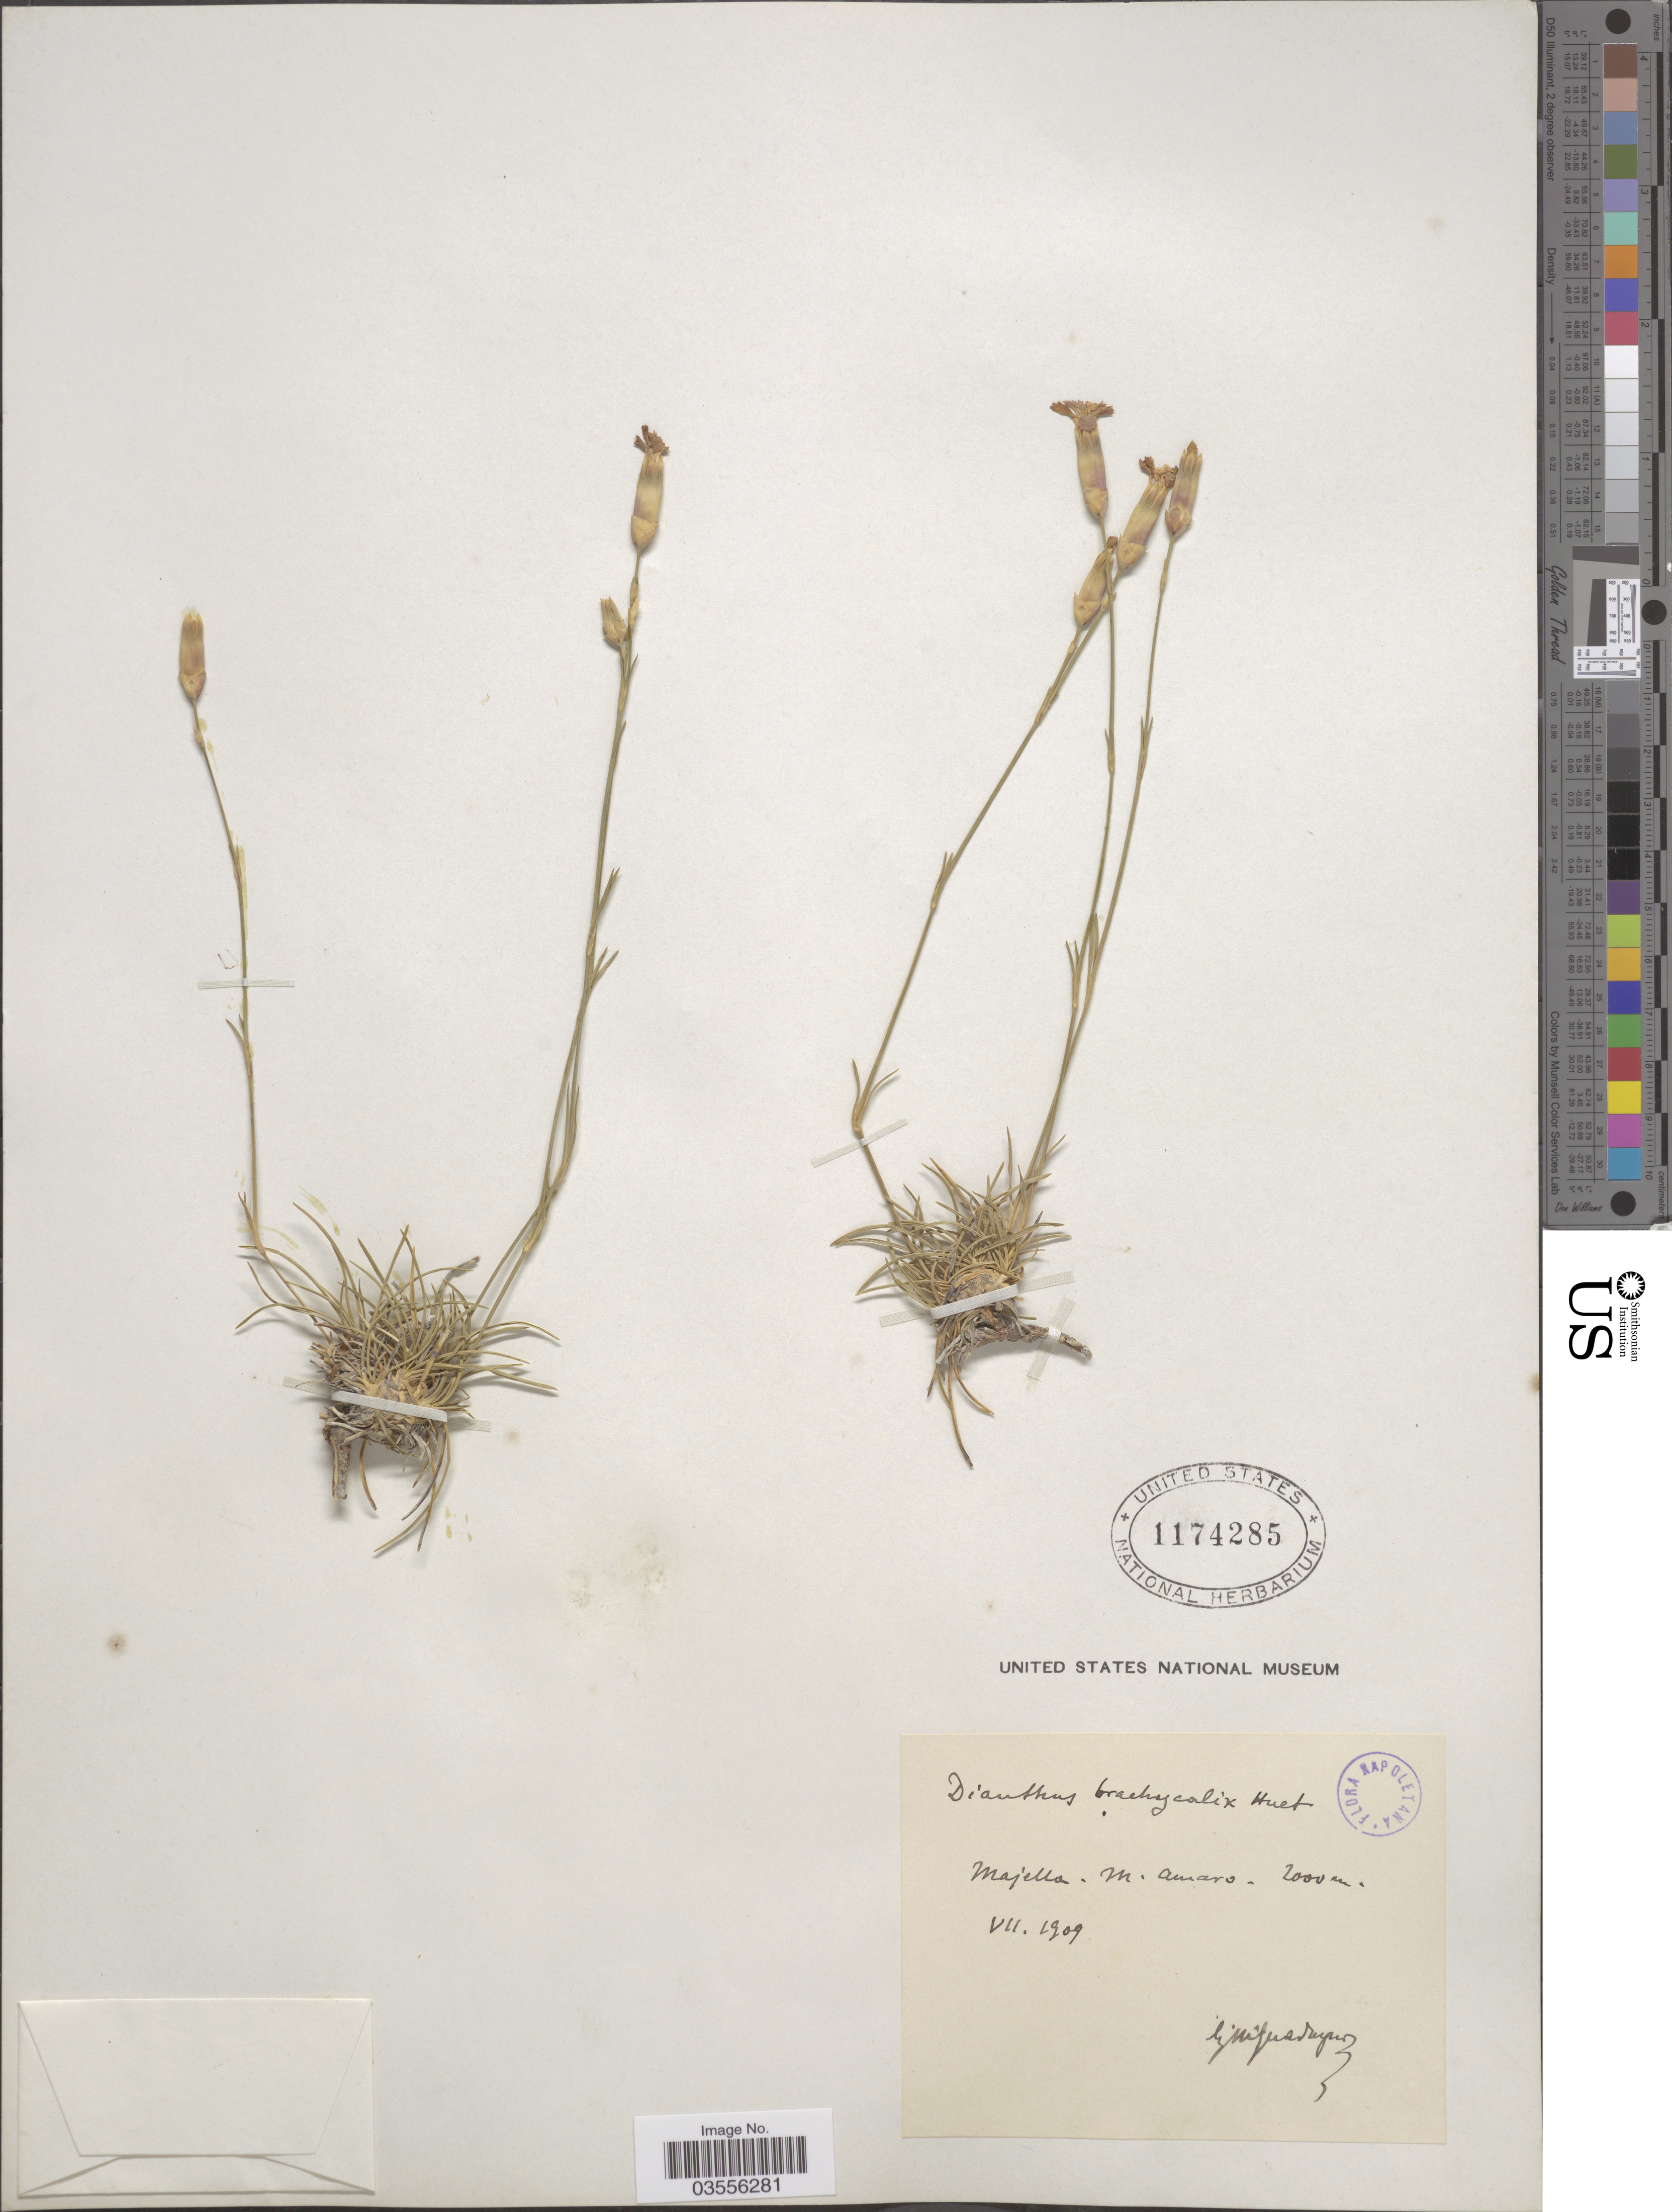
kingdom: Plantae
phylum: Tracheophyta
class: Magnoliopsida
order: Caryophyllales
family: Caryophyllaceae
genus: Dianthus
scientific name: Dianthus brachycalyx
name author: A. Huet ex Nyman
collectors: G. Guadagno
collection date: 1909-07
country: Italy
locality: Majella. m. Amaro.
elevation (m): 2000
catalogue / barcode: US 1174285